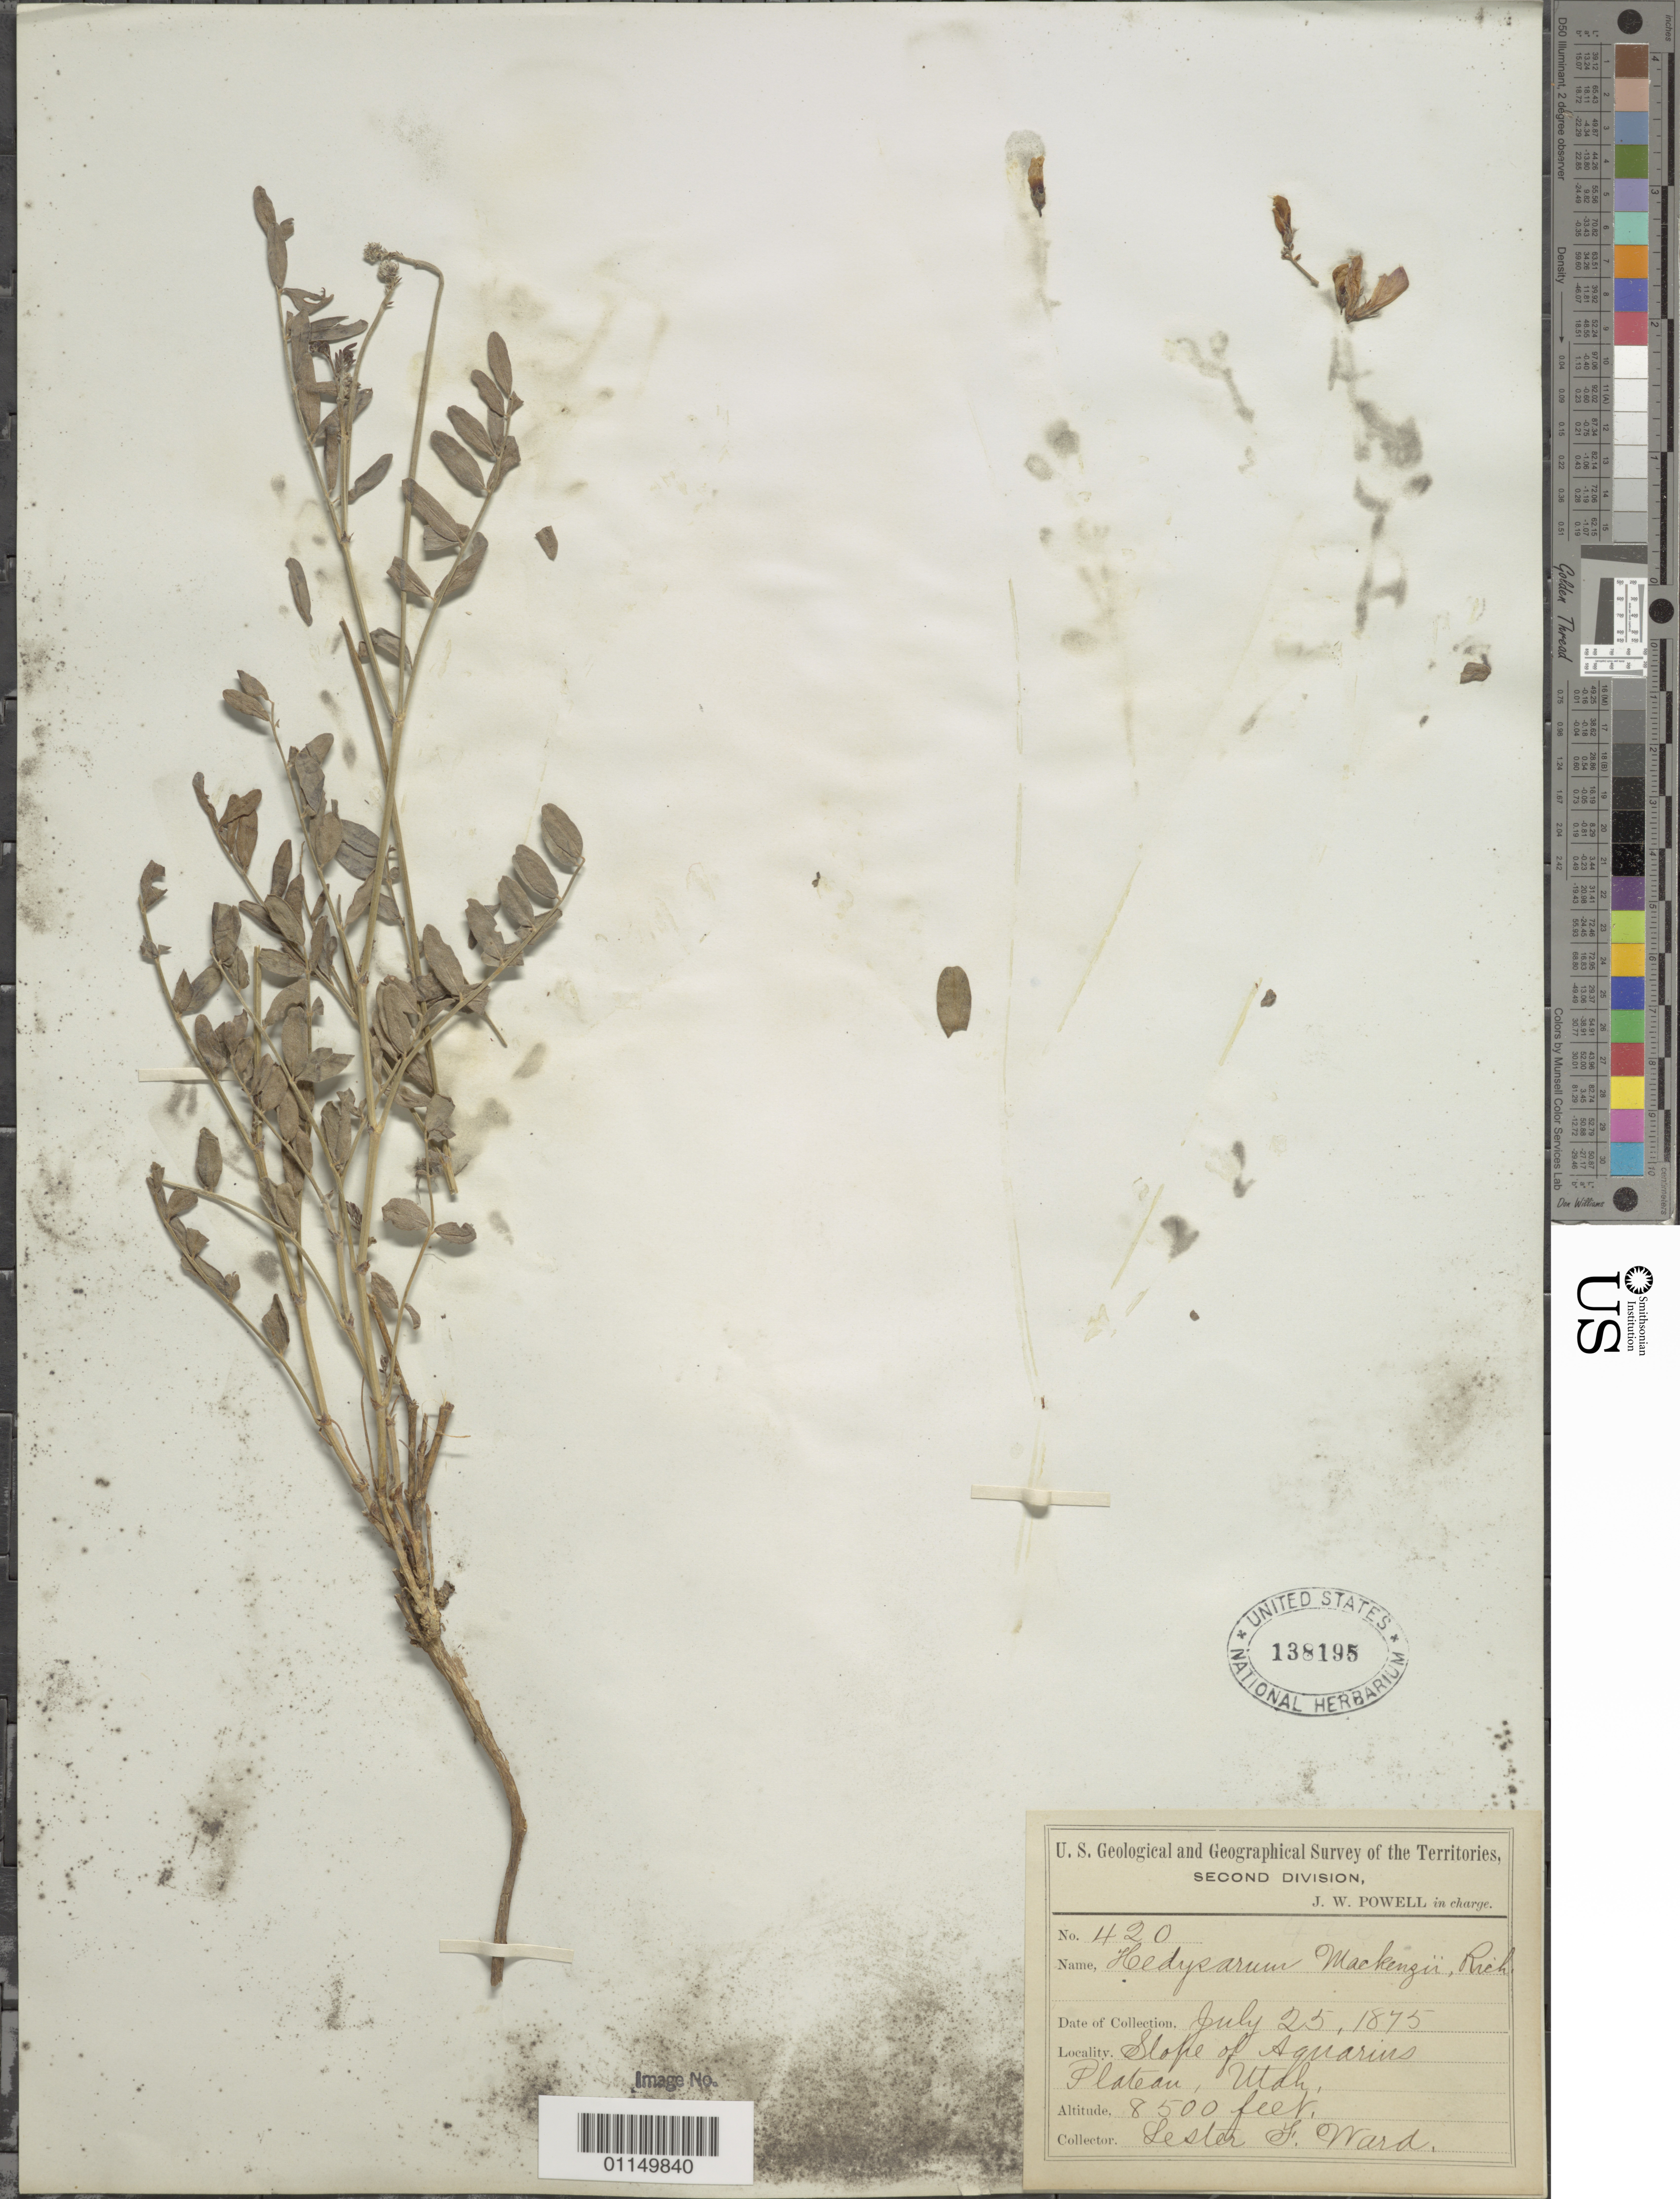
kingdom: Plantae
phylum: Tracheophyta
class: Magnoliopsida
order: Fabales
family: Fabaceae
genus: Hedysarum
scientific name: Hedysarum mackenziei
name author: Richardson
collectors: L. F. Ward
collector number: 420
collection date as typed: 25 Jul 1875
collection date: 1875-07-25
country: United States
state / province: Utah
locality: Slope of aquarius Plateau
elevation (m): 2591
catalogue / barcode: US 138195